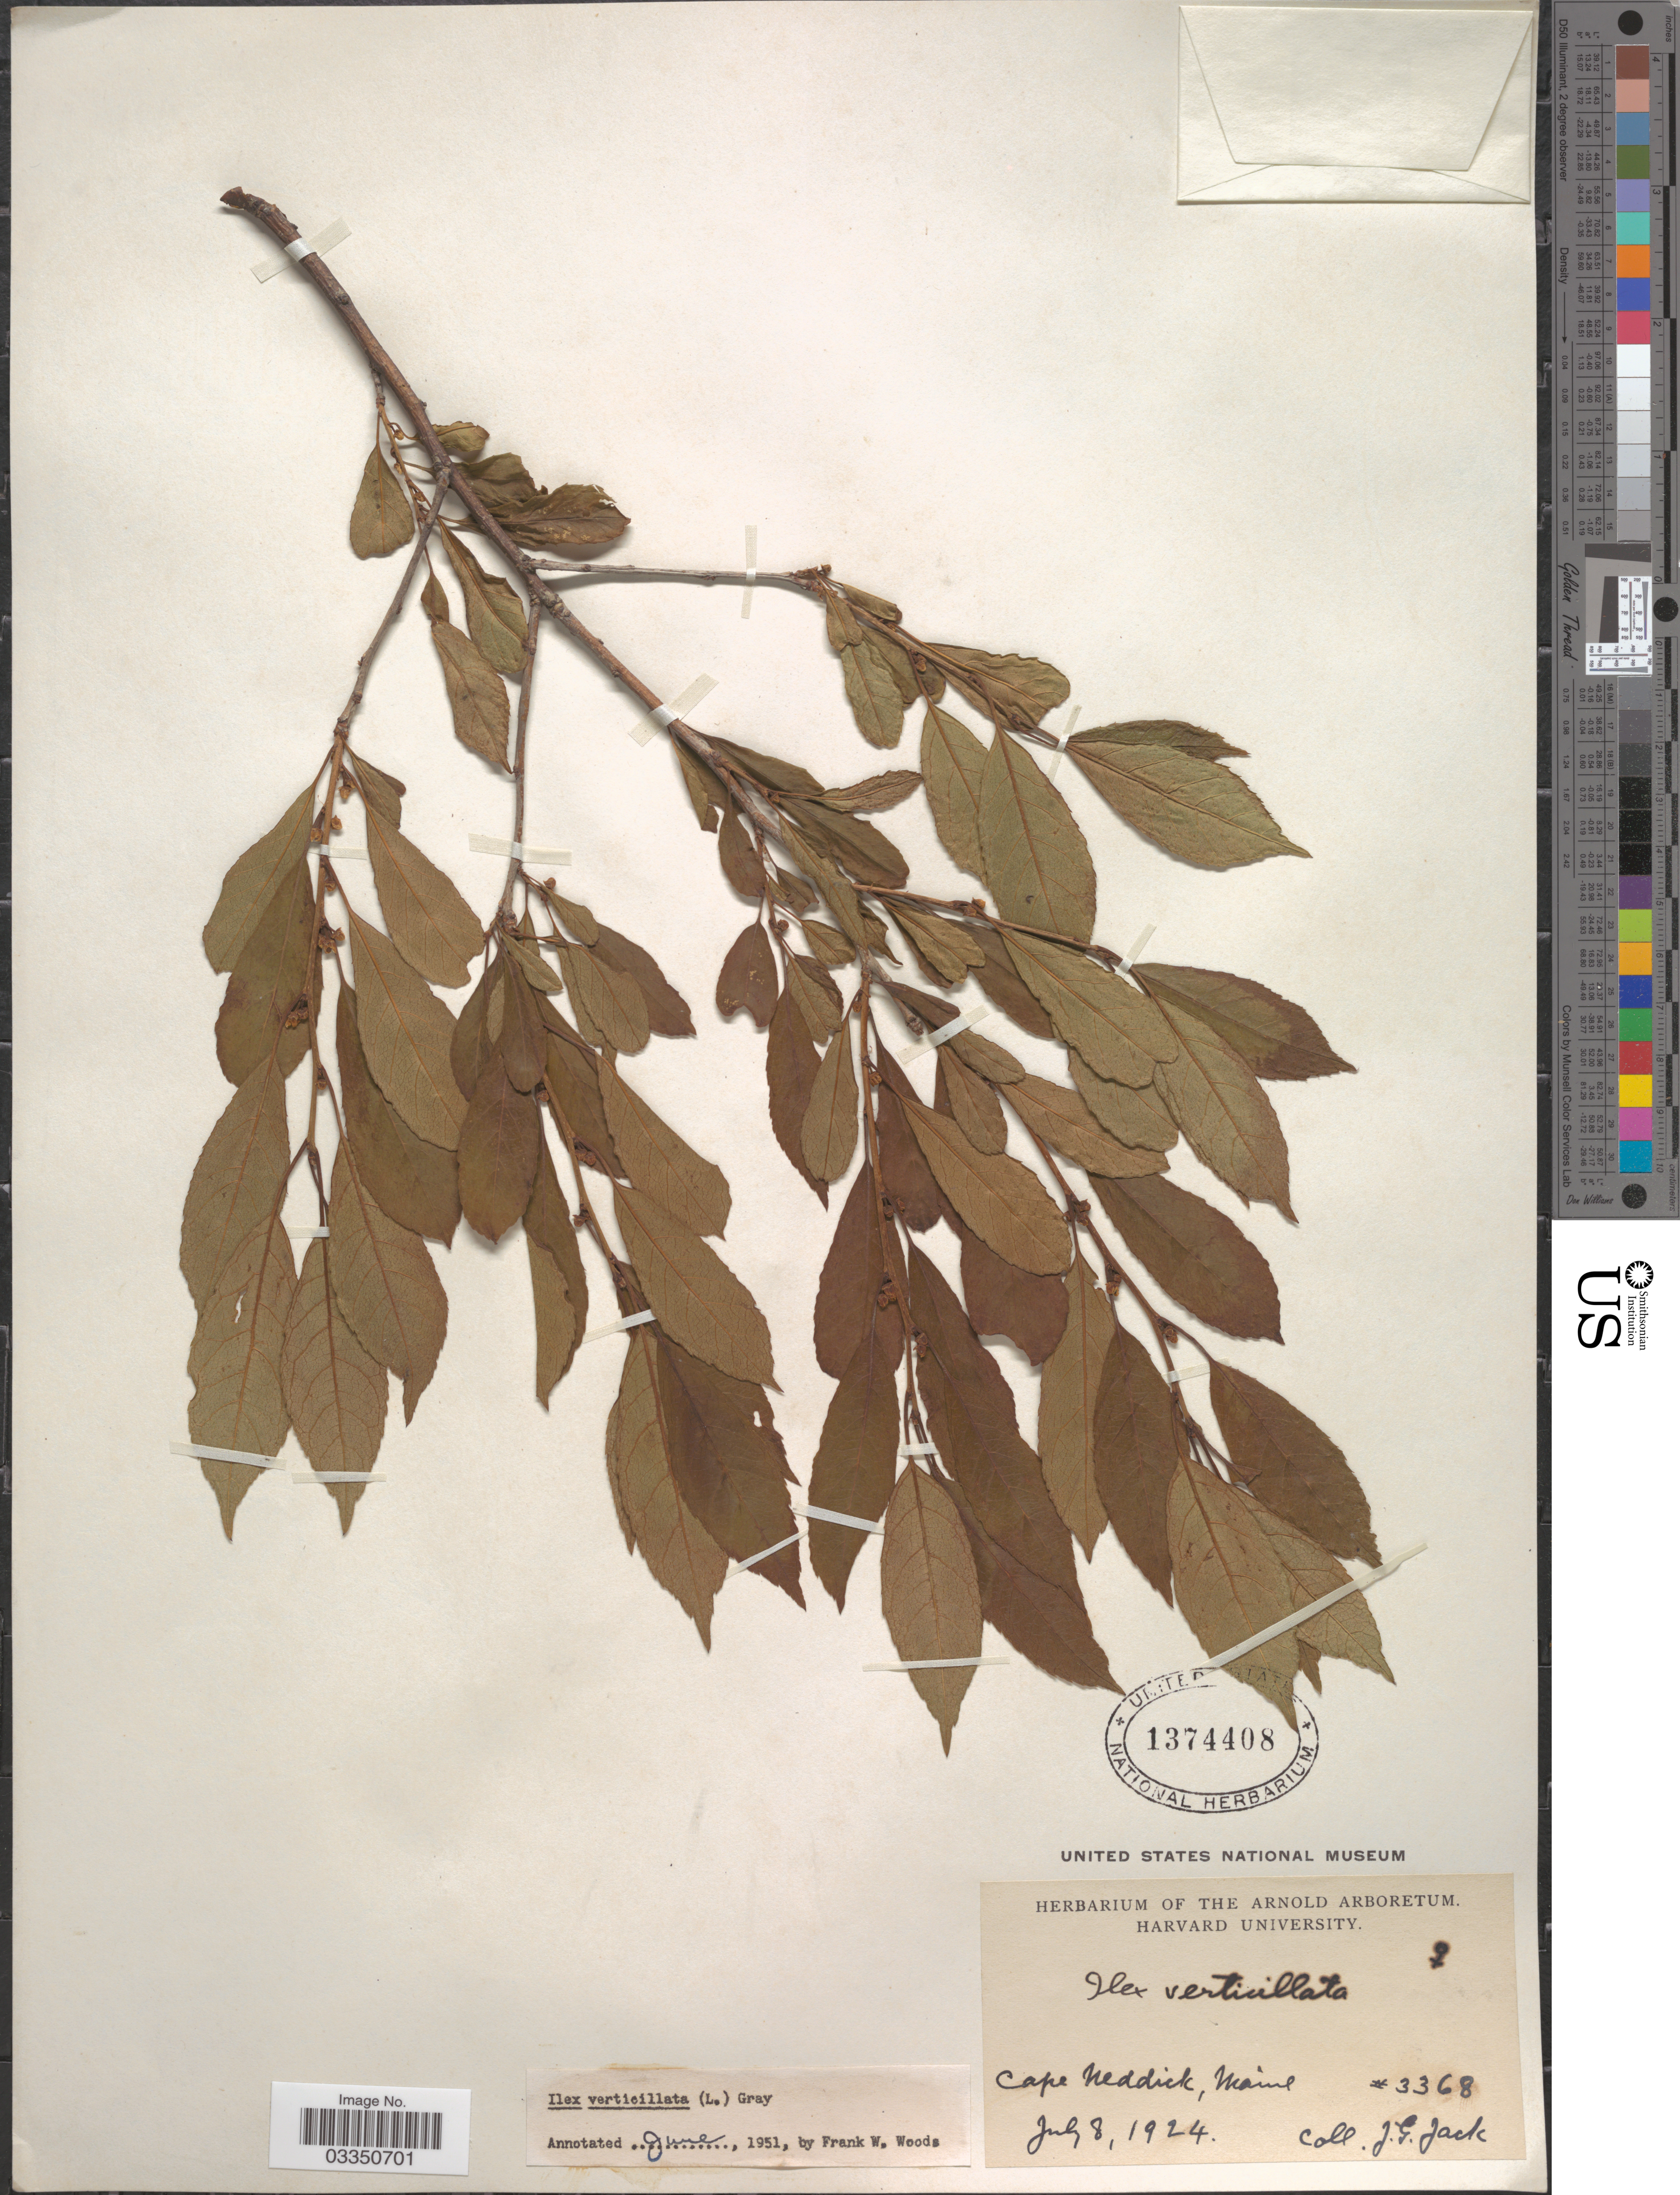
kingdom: Plantae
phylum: Tracheophyta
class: Magnoliopsida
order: Aquifoliales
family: Aquifoliaceae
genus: Ilex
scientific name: Ilex verticillata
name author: (L.) A. Gray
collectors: J. G. Jack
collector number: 3368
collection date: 1924-07-08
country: United States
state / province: Maine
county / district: York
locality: Cape Neddick.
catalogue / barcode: US 1374408